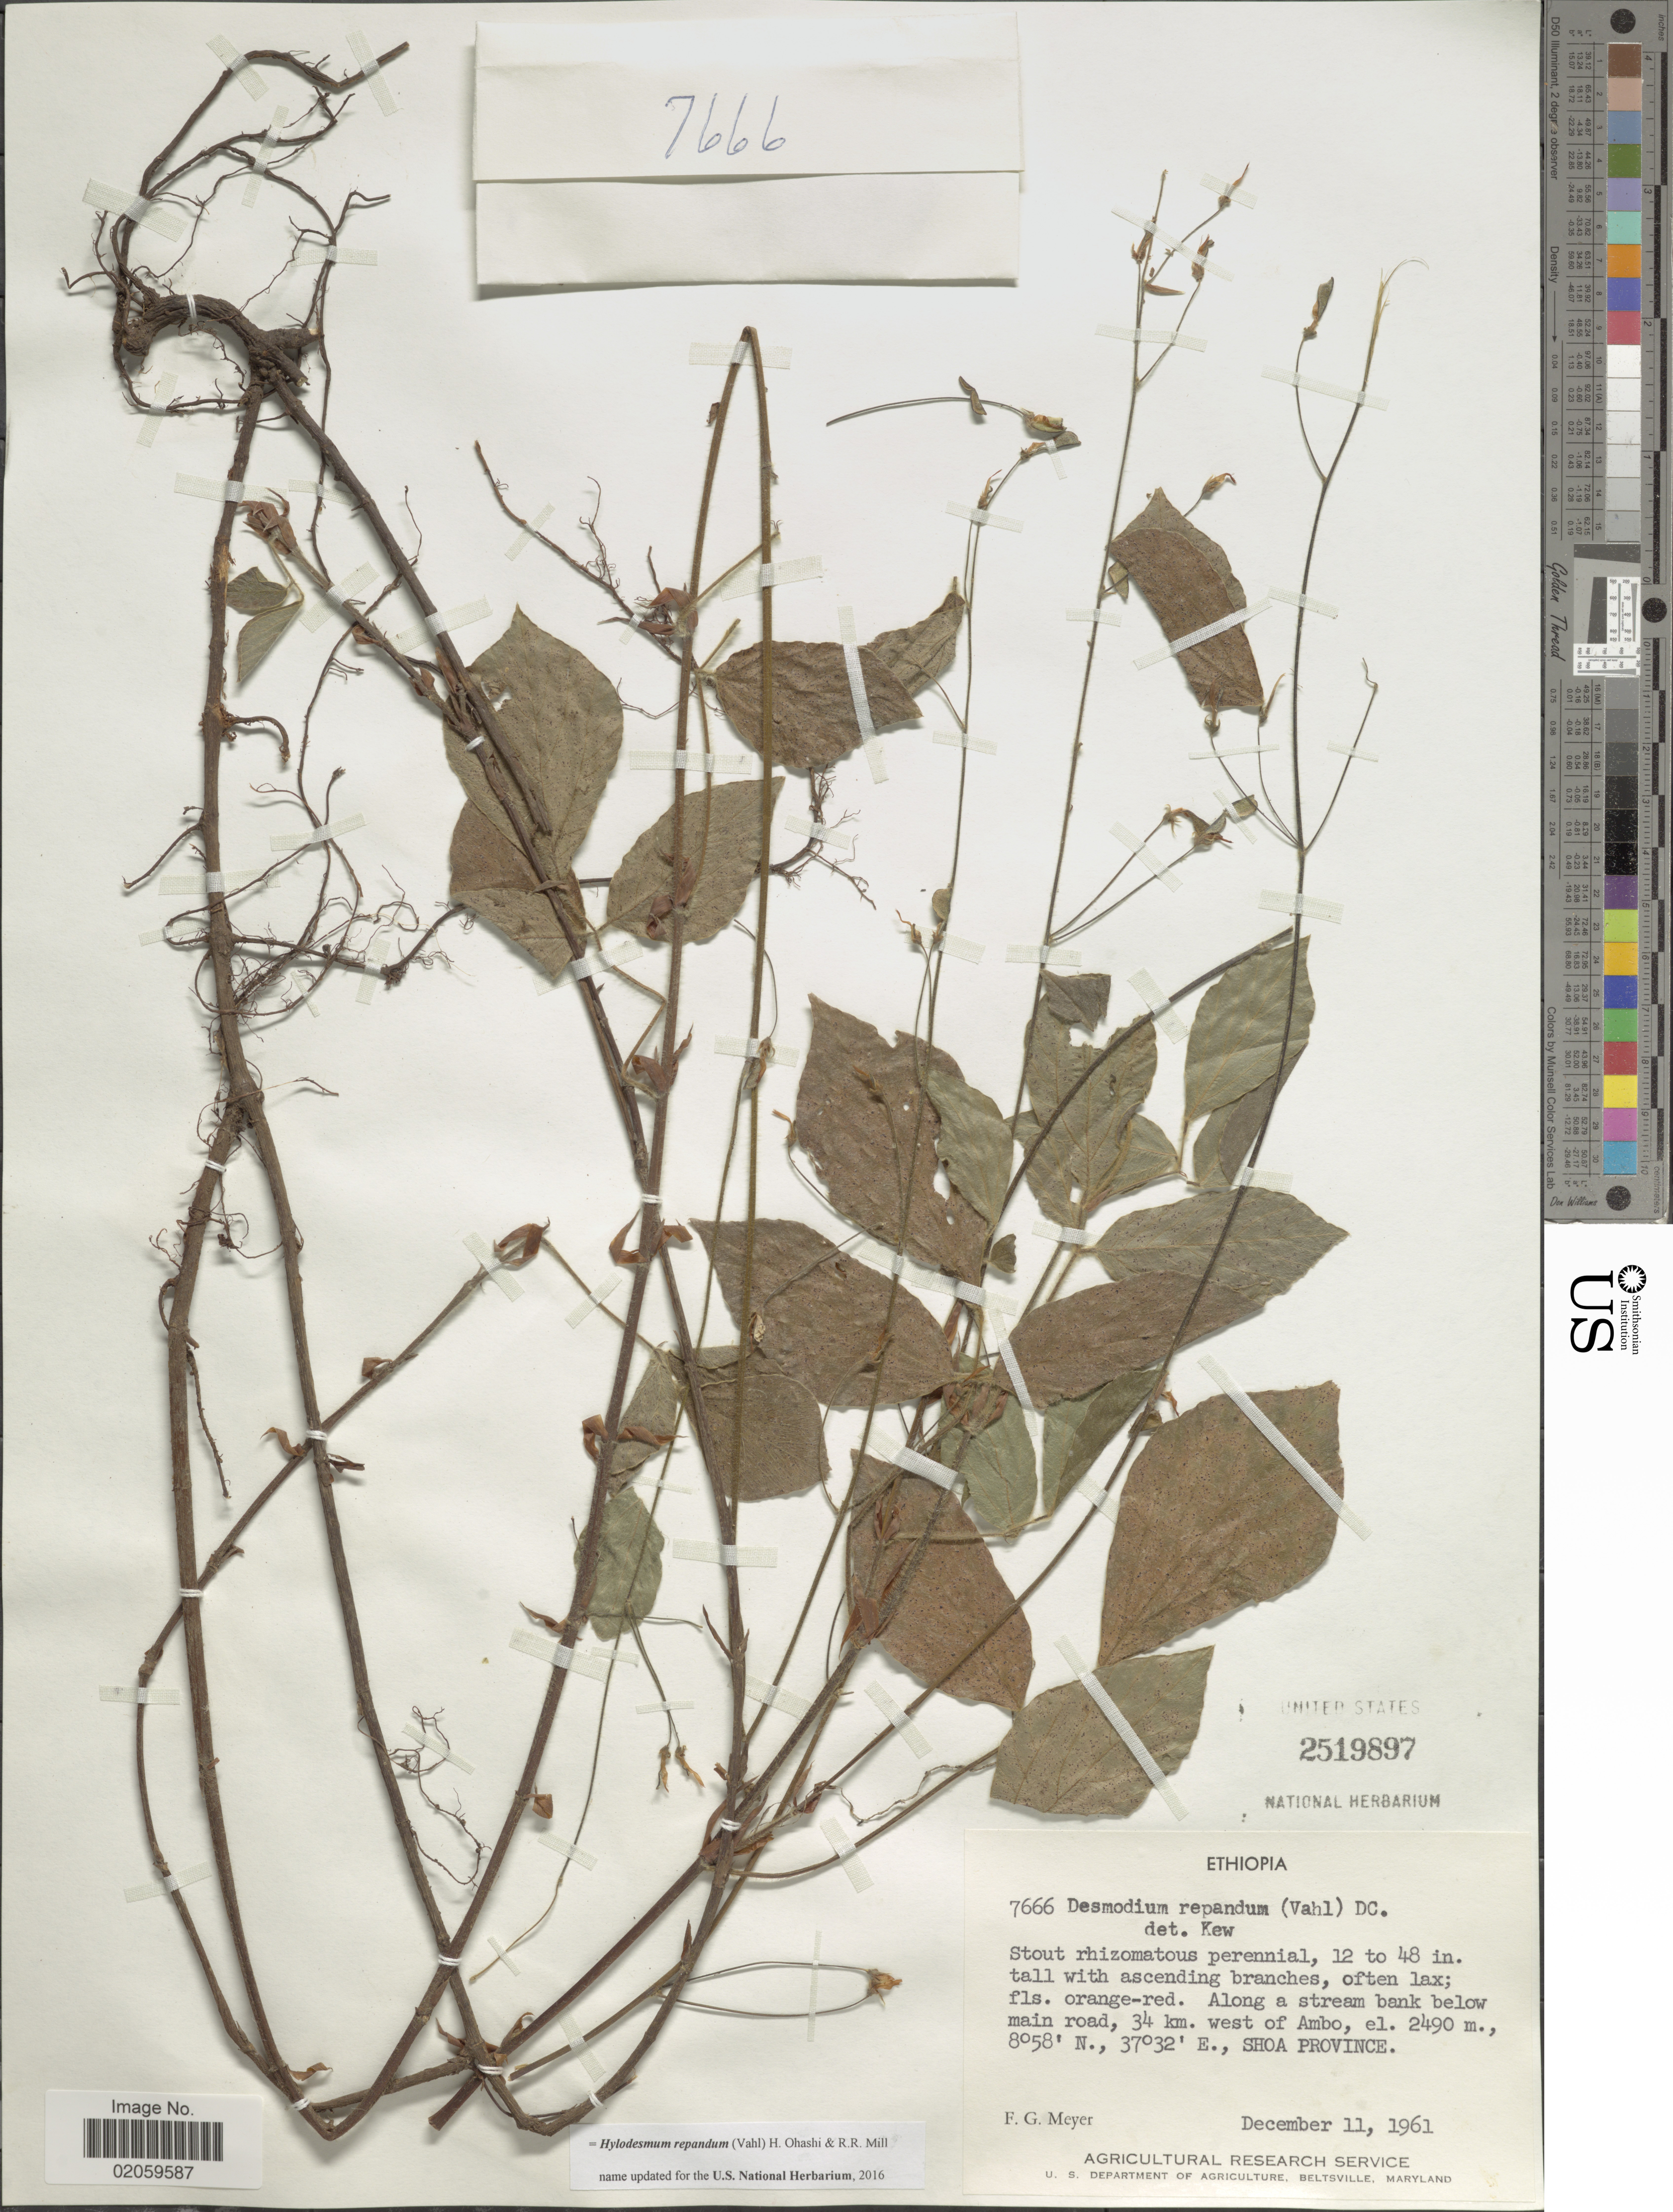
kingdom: Plantae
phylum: Tracheophyta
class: Magnoliopsida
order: Fabales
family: Fabaceae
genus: Hylodesmum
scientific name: Hylodesmum repandum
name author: (Vahl) H. Ohashi & R.R. Mill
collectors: F. G. Meyer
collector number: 7666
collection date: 1961-12-11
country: Ethiopia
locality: Below main road, 34 km. west of Ambo, Shoa Province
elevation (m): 2490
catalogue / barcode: US 2519897